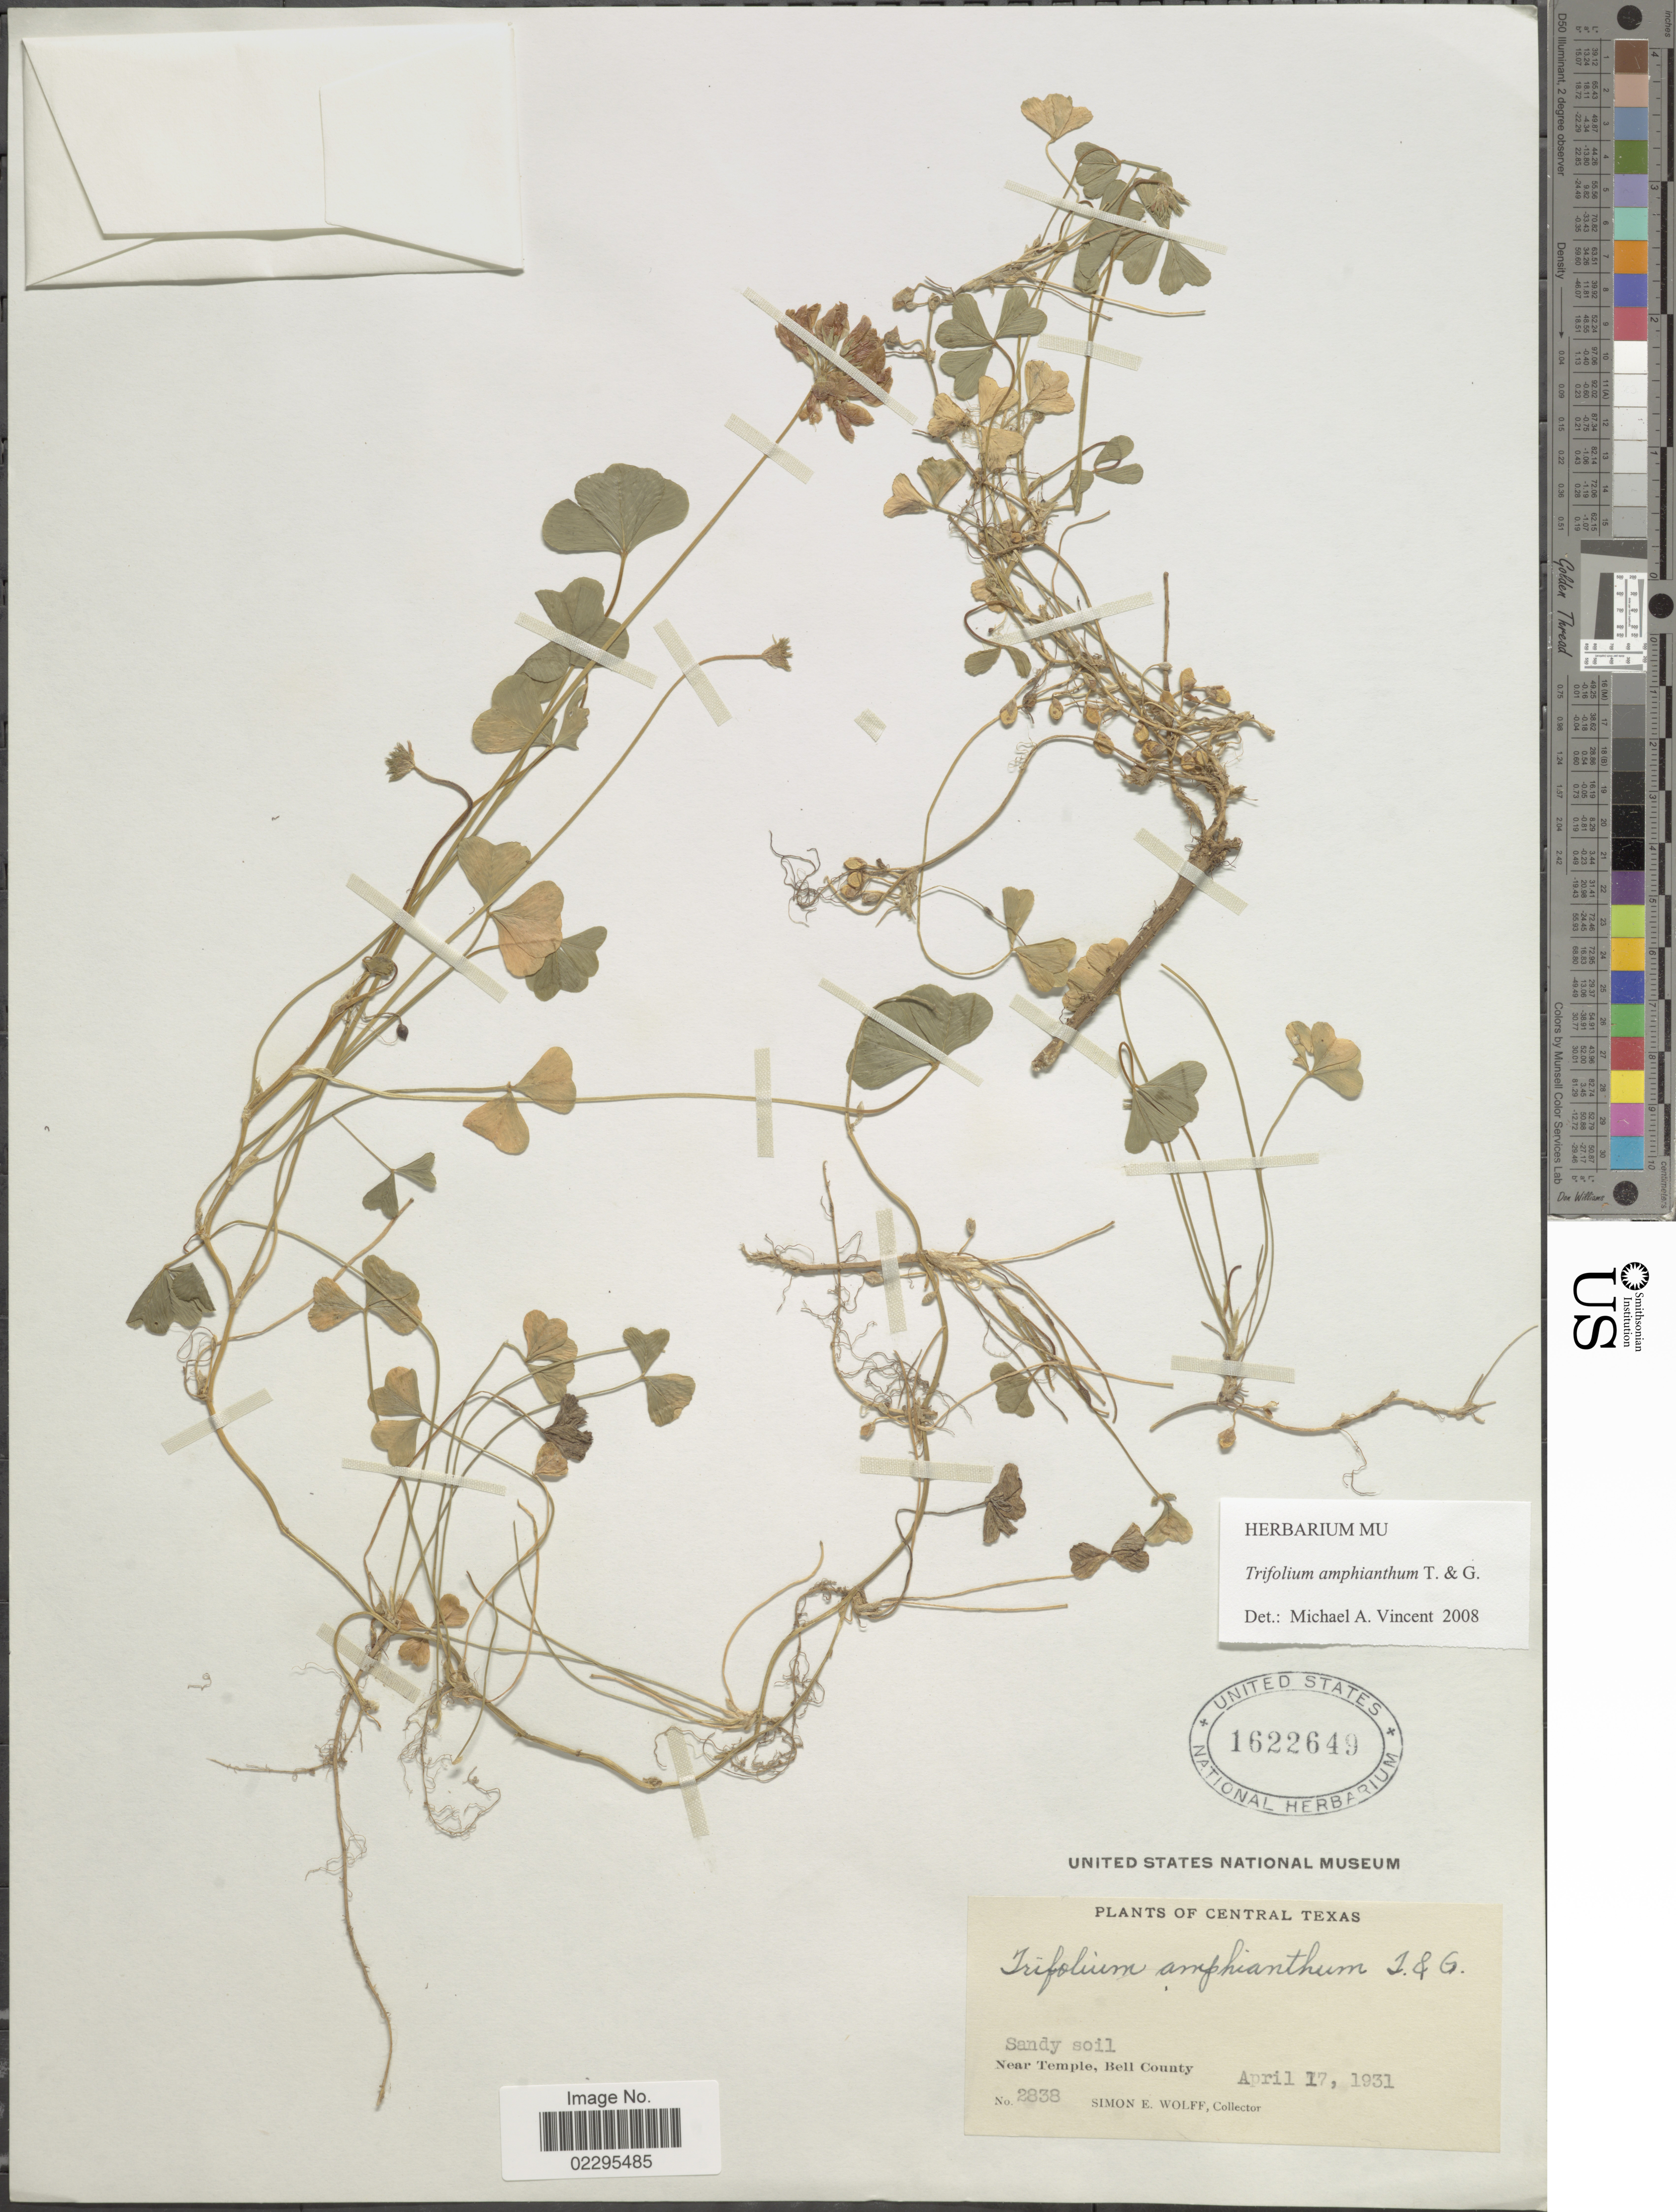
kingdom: Plantae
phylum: Tracheophyta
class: Magnoliopsida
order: Fabales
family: Fabaceae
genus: Trifolium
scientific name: Trifolium amphianthum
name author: Torr. & A. Gray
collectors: S. E. Wolff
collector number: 2838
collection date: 1931-04-17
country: United States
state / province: Texas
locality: Near Temple, Bell County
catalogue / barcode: US 1622649